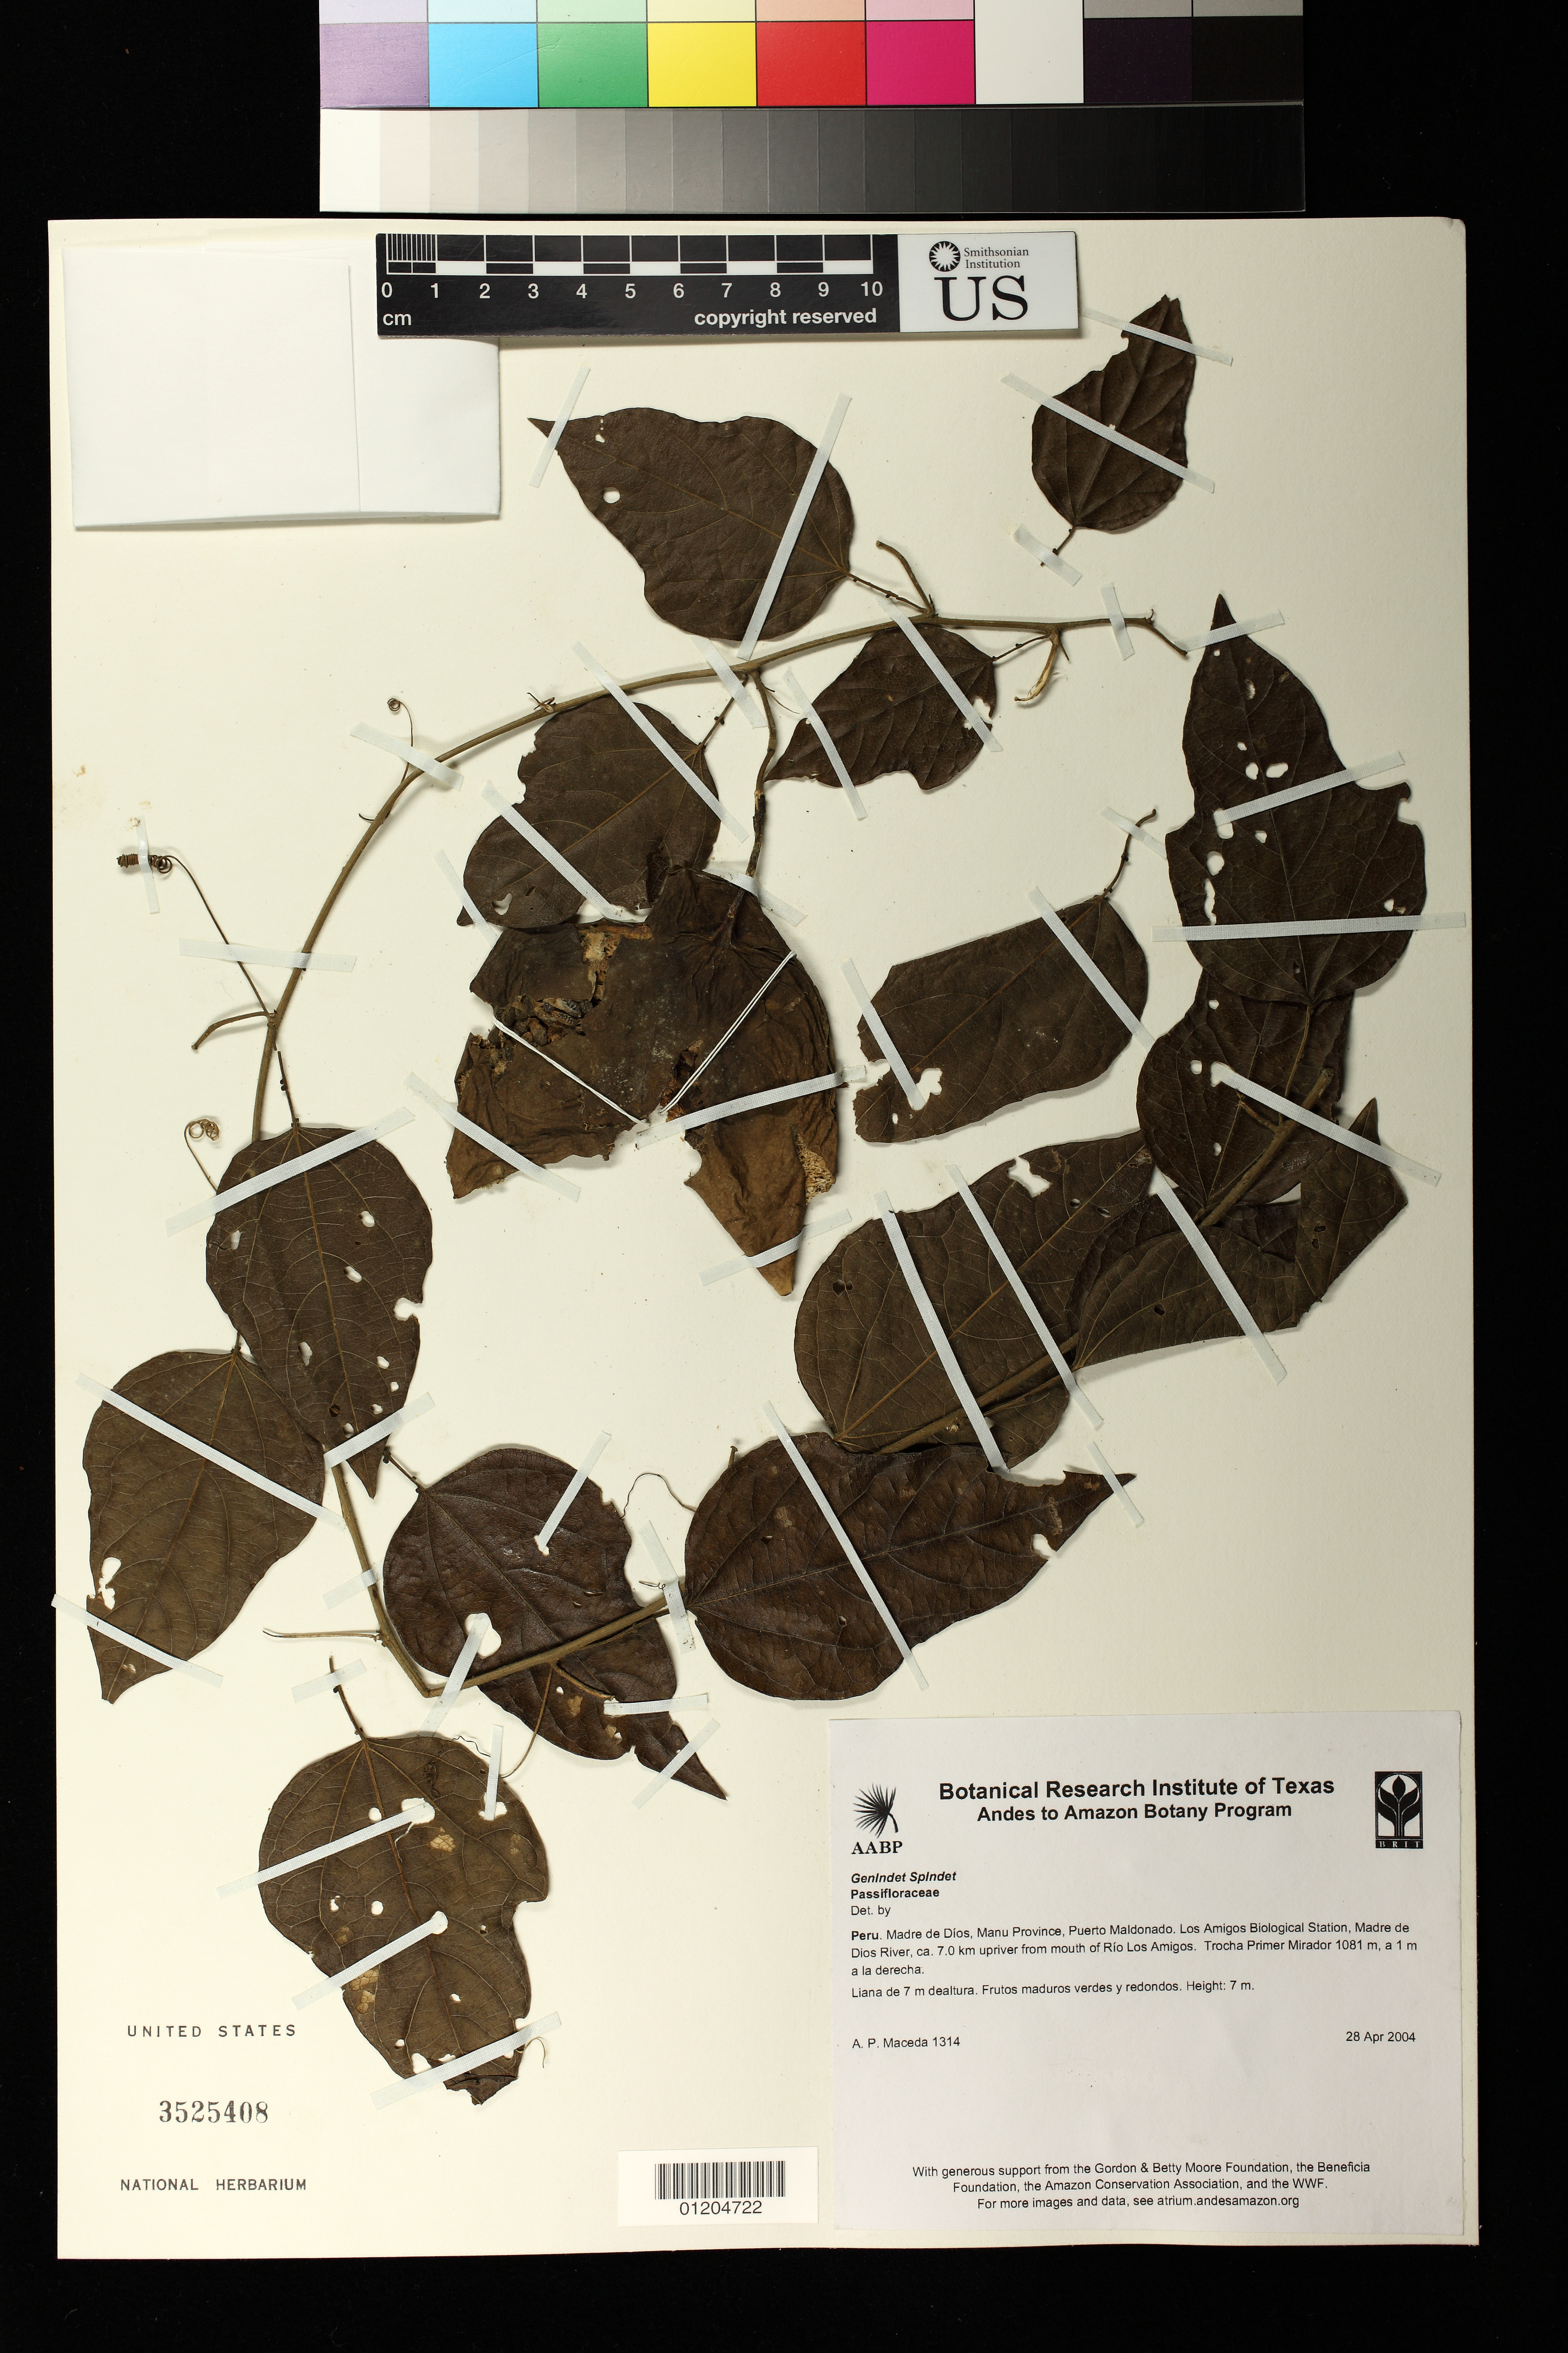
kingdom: Plantae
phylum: Tracheophyta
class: Magnoliopsida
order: Malpighiales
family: Passifloraceae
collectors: A. Maceda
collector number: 1314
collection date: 2004-04-28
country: Peru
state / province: Madre de Dios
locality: Manu Province, Puerto Maldonado. Los Amigos Biological Station, Madre de Dios River, ca. 7.0 km upriver from mouth of Rio Los Amigos. Trocha Primer Mirador 1081 m, a 1 m a la derecha.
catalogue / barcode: US 3525408